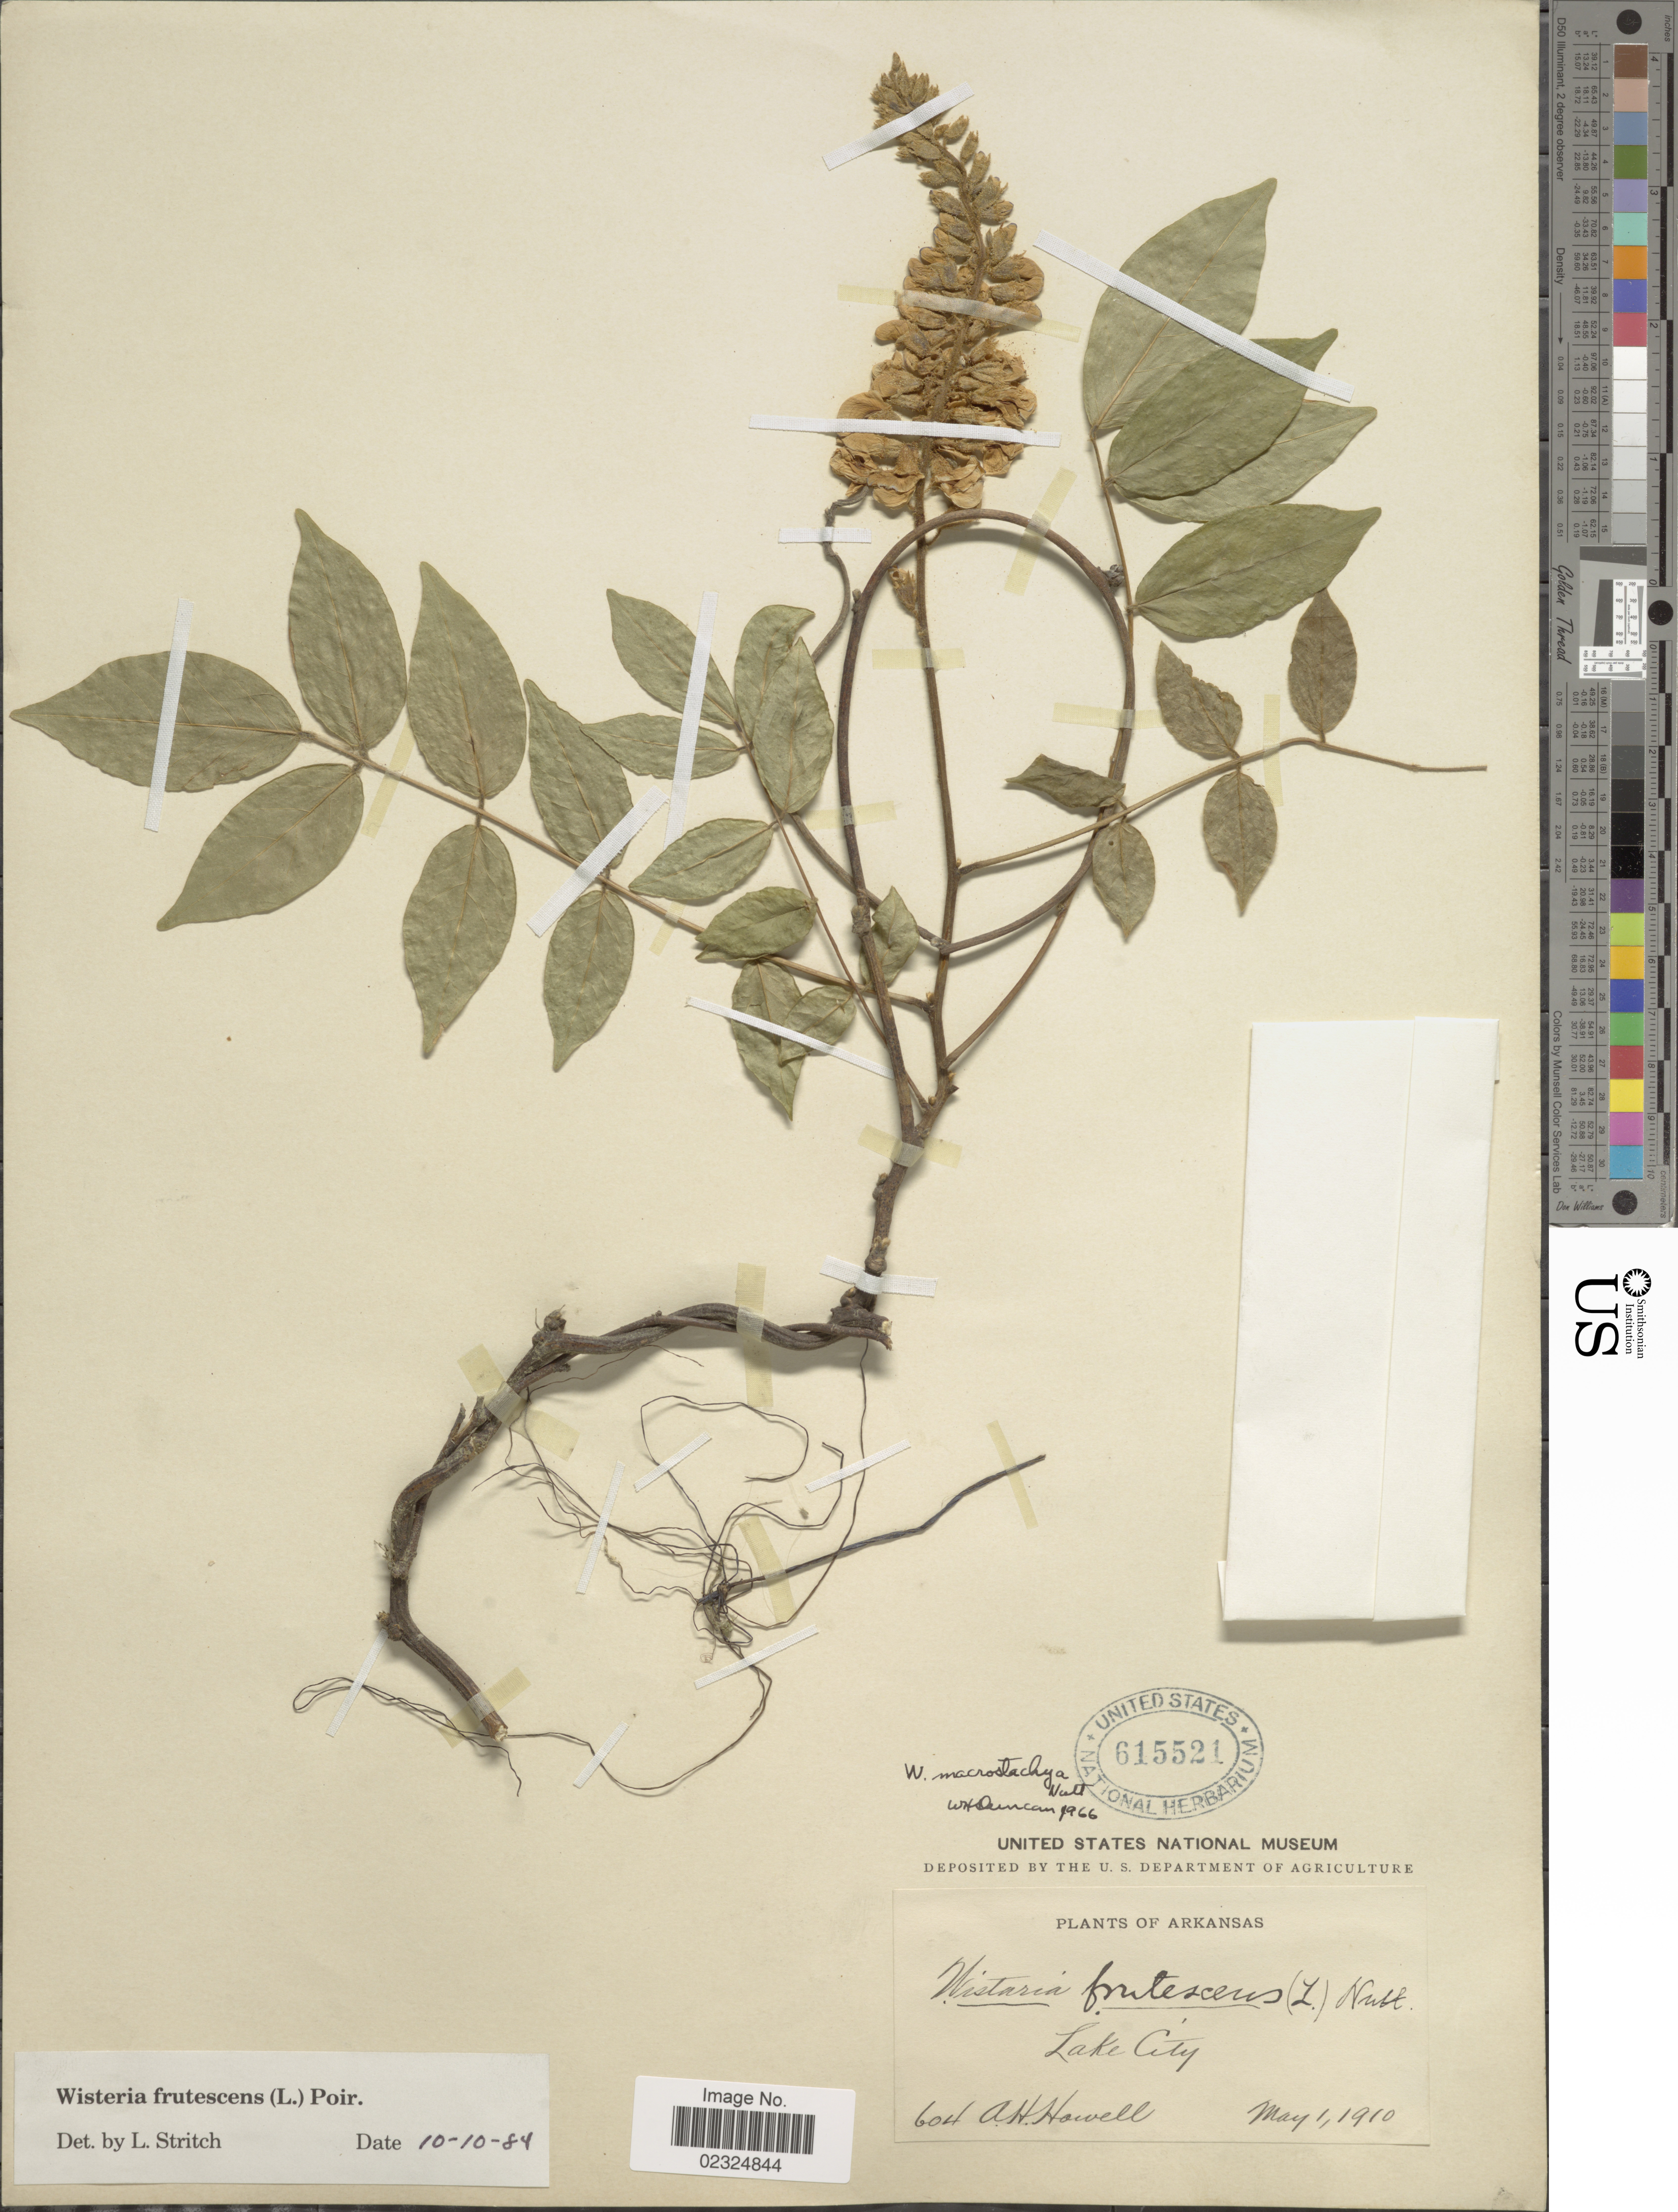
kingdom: Plantae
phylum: Tracheophyta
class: Magnoliopsida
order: Fabales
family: Fabaceae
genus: Wisteria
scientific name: Wisteria frutescens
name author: (L.) Poir.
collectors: A. Howell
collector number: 604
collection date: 1910-05-01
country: United States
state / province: Arkansas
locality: Lake City.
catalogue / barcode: US 615521